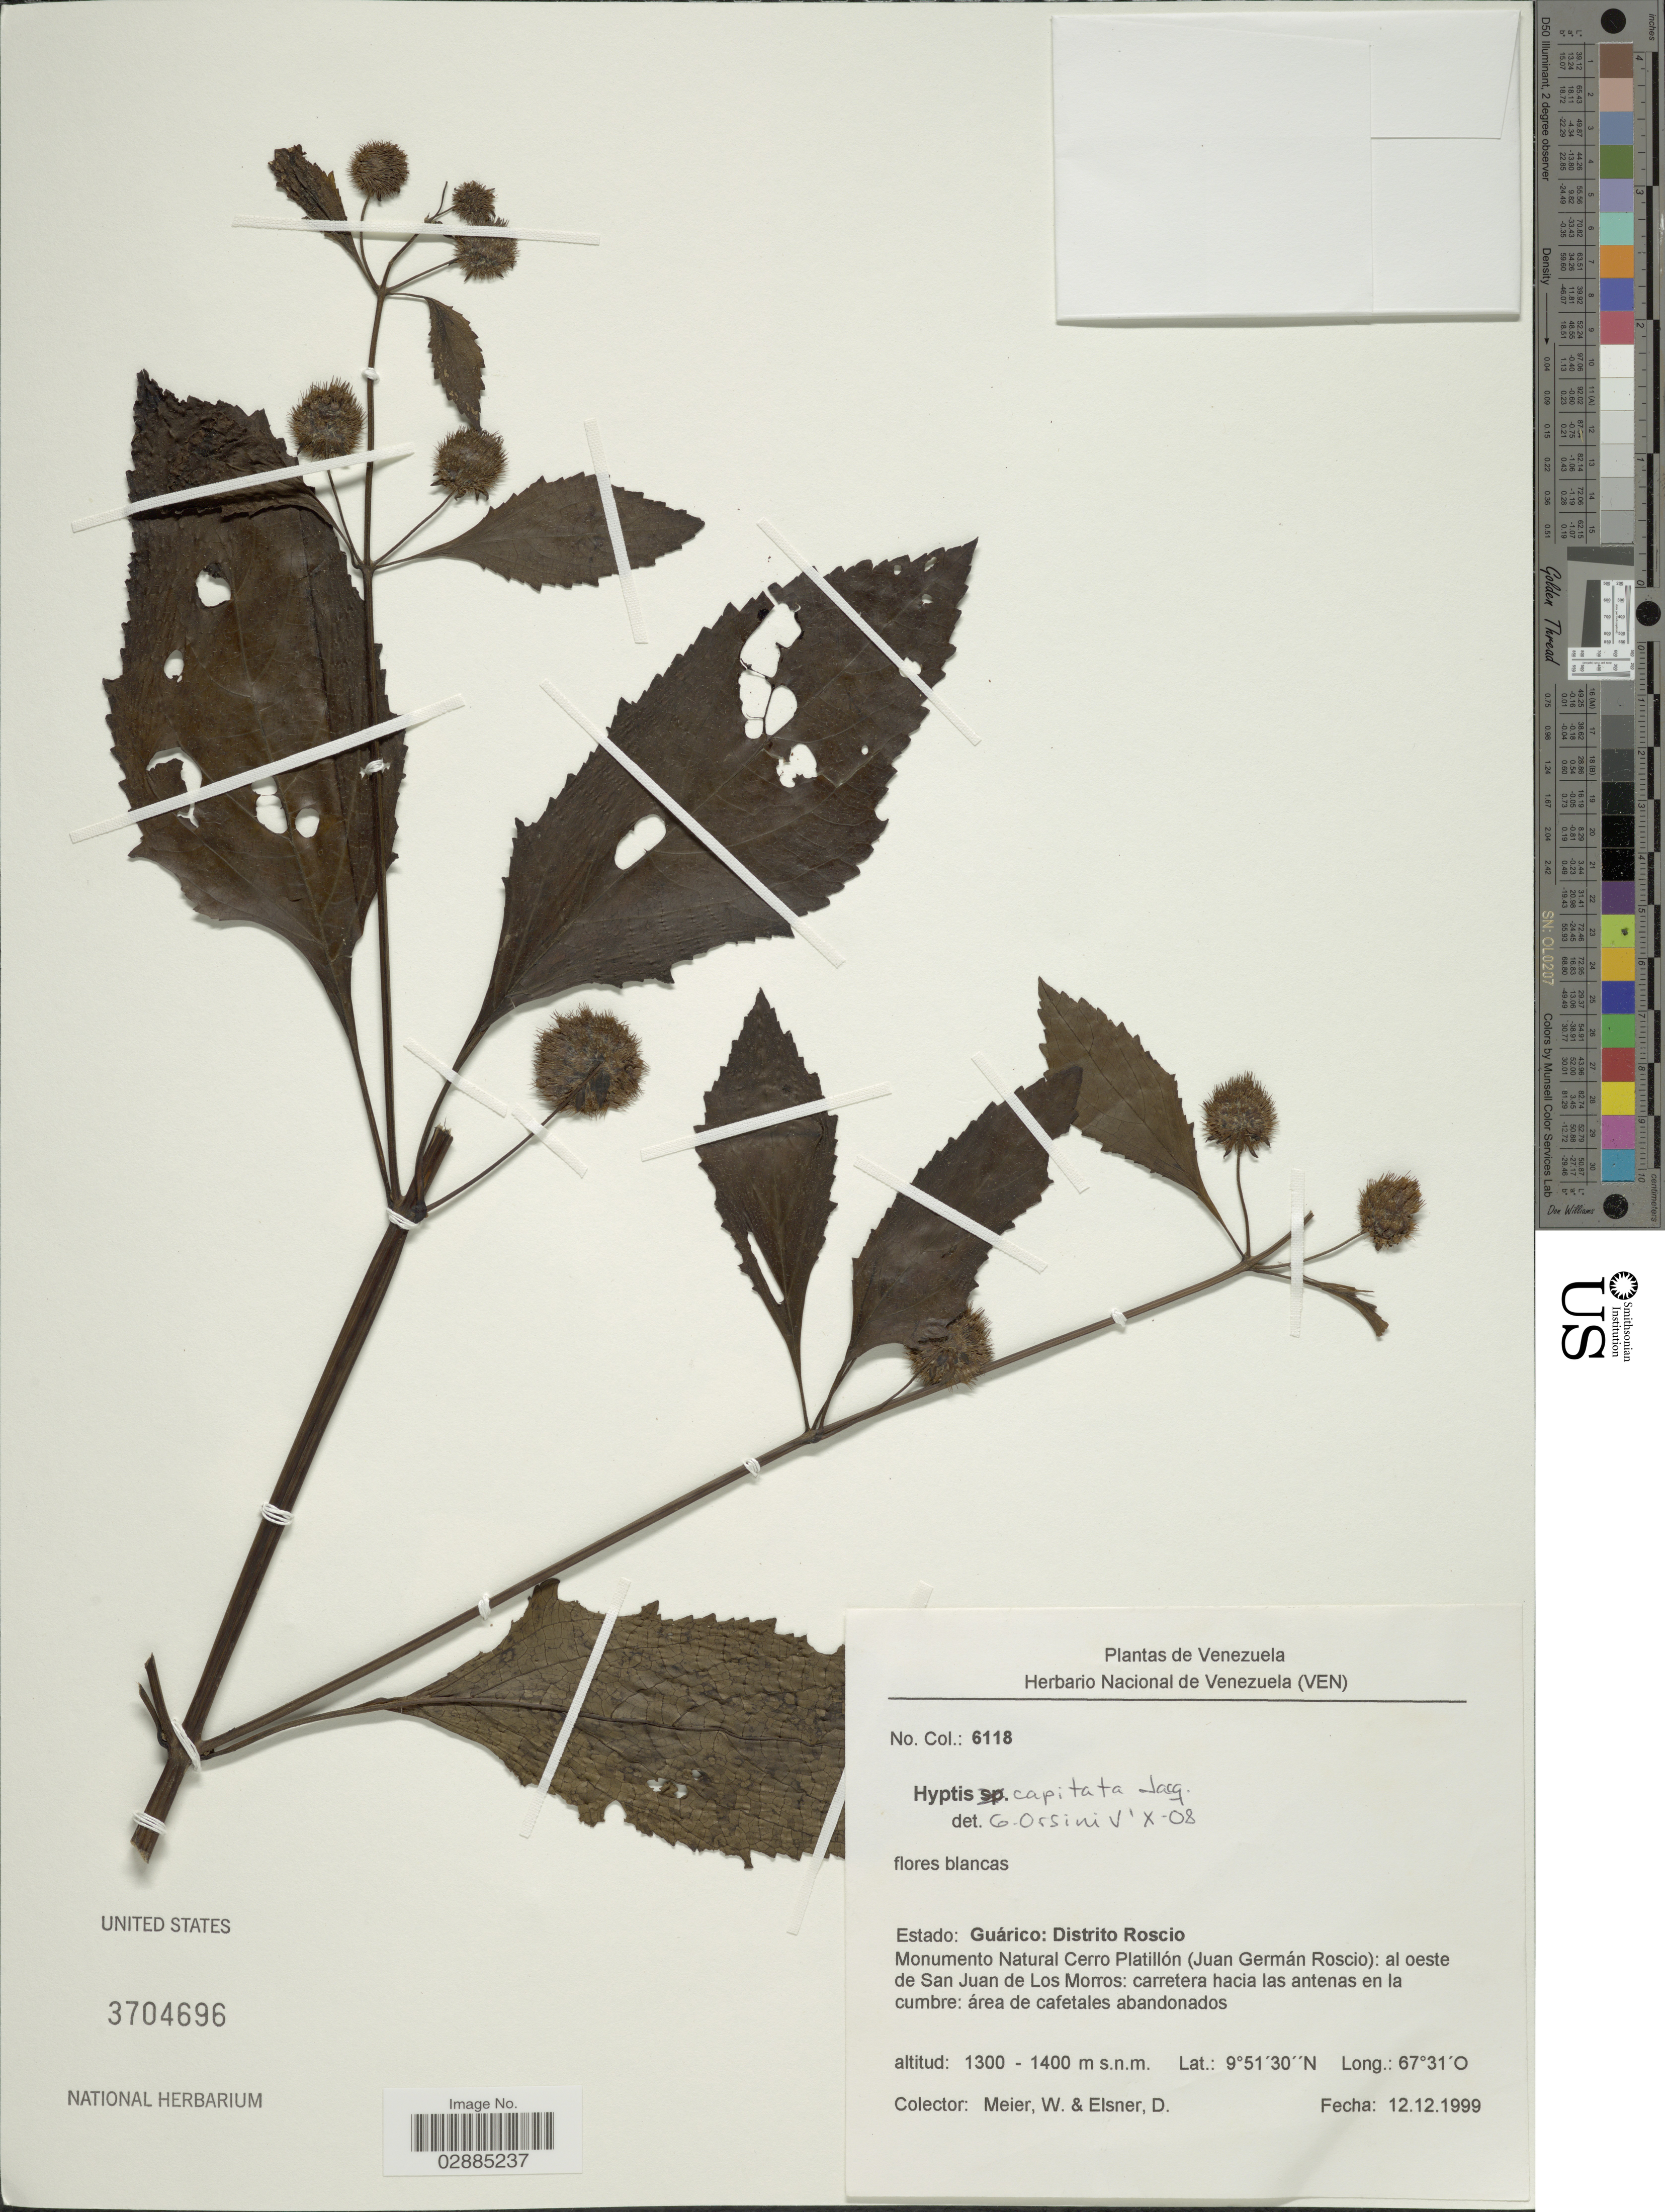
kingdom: Plantae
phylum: Tracheophyta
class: Magnoliopsida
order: Lamiales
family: Lamiaceae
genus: Hyptis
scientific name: Hyptis capitata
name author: Jacq.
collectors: W. Meier & D. Elsner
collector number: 6118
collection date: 1999-12-12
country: Venezuela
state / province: Guárico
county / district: Juan Germán Roscio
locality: Distrito Roscio. Monumento Natural Cerro Platillón (Juan Germán Roscio): al oeste de San Juan de Los Morros.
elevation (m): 1300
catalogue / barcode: US 3704696